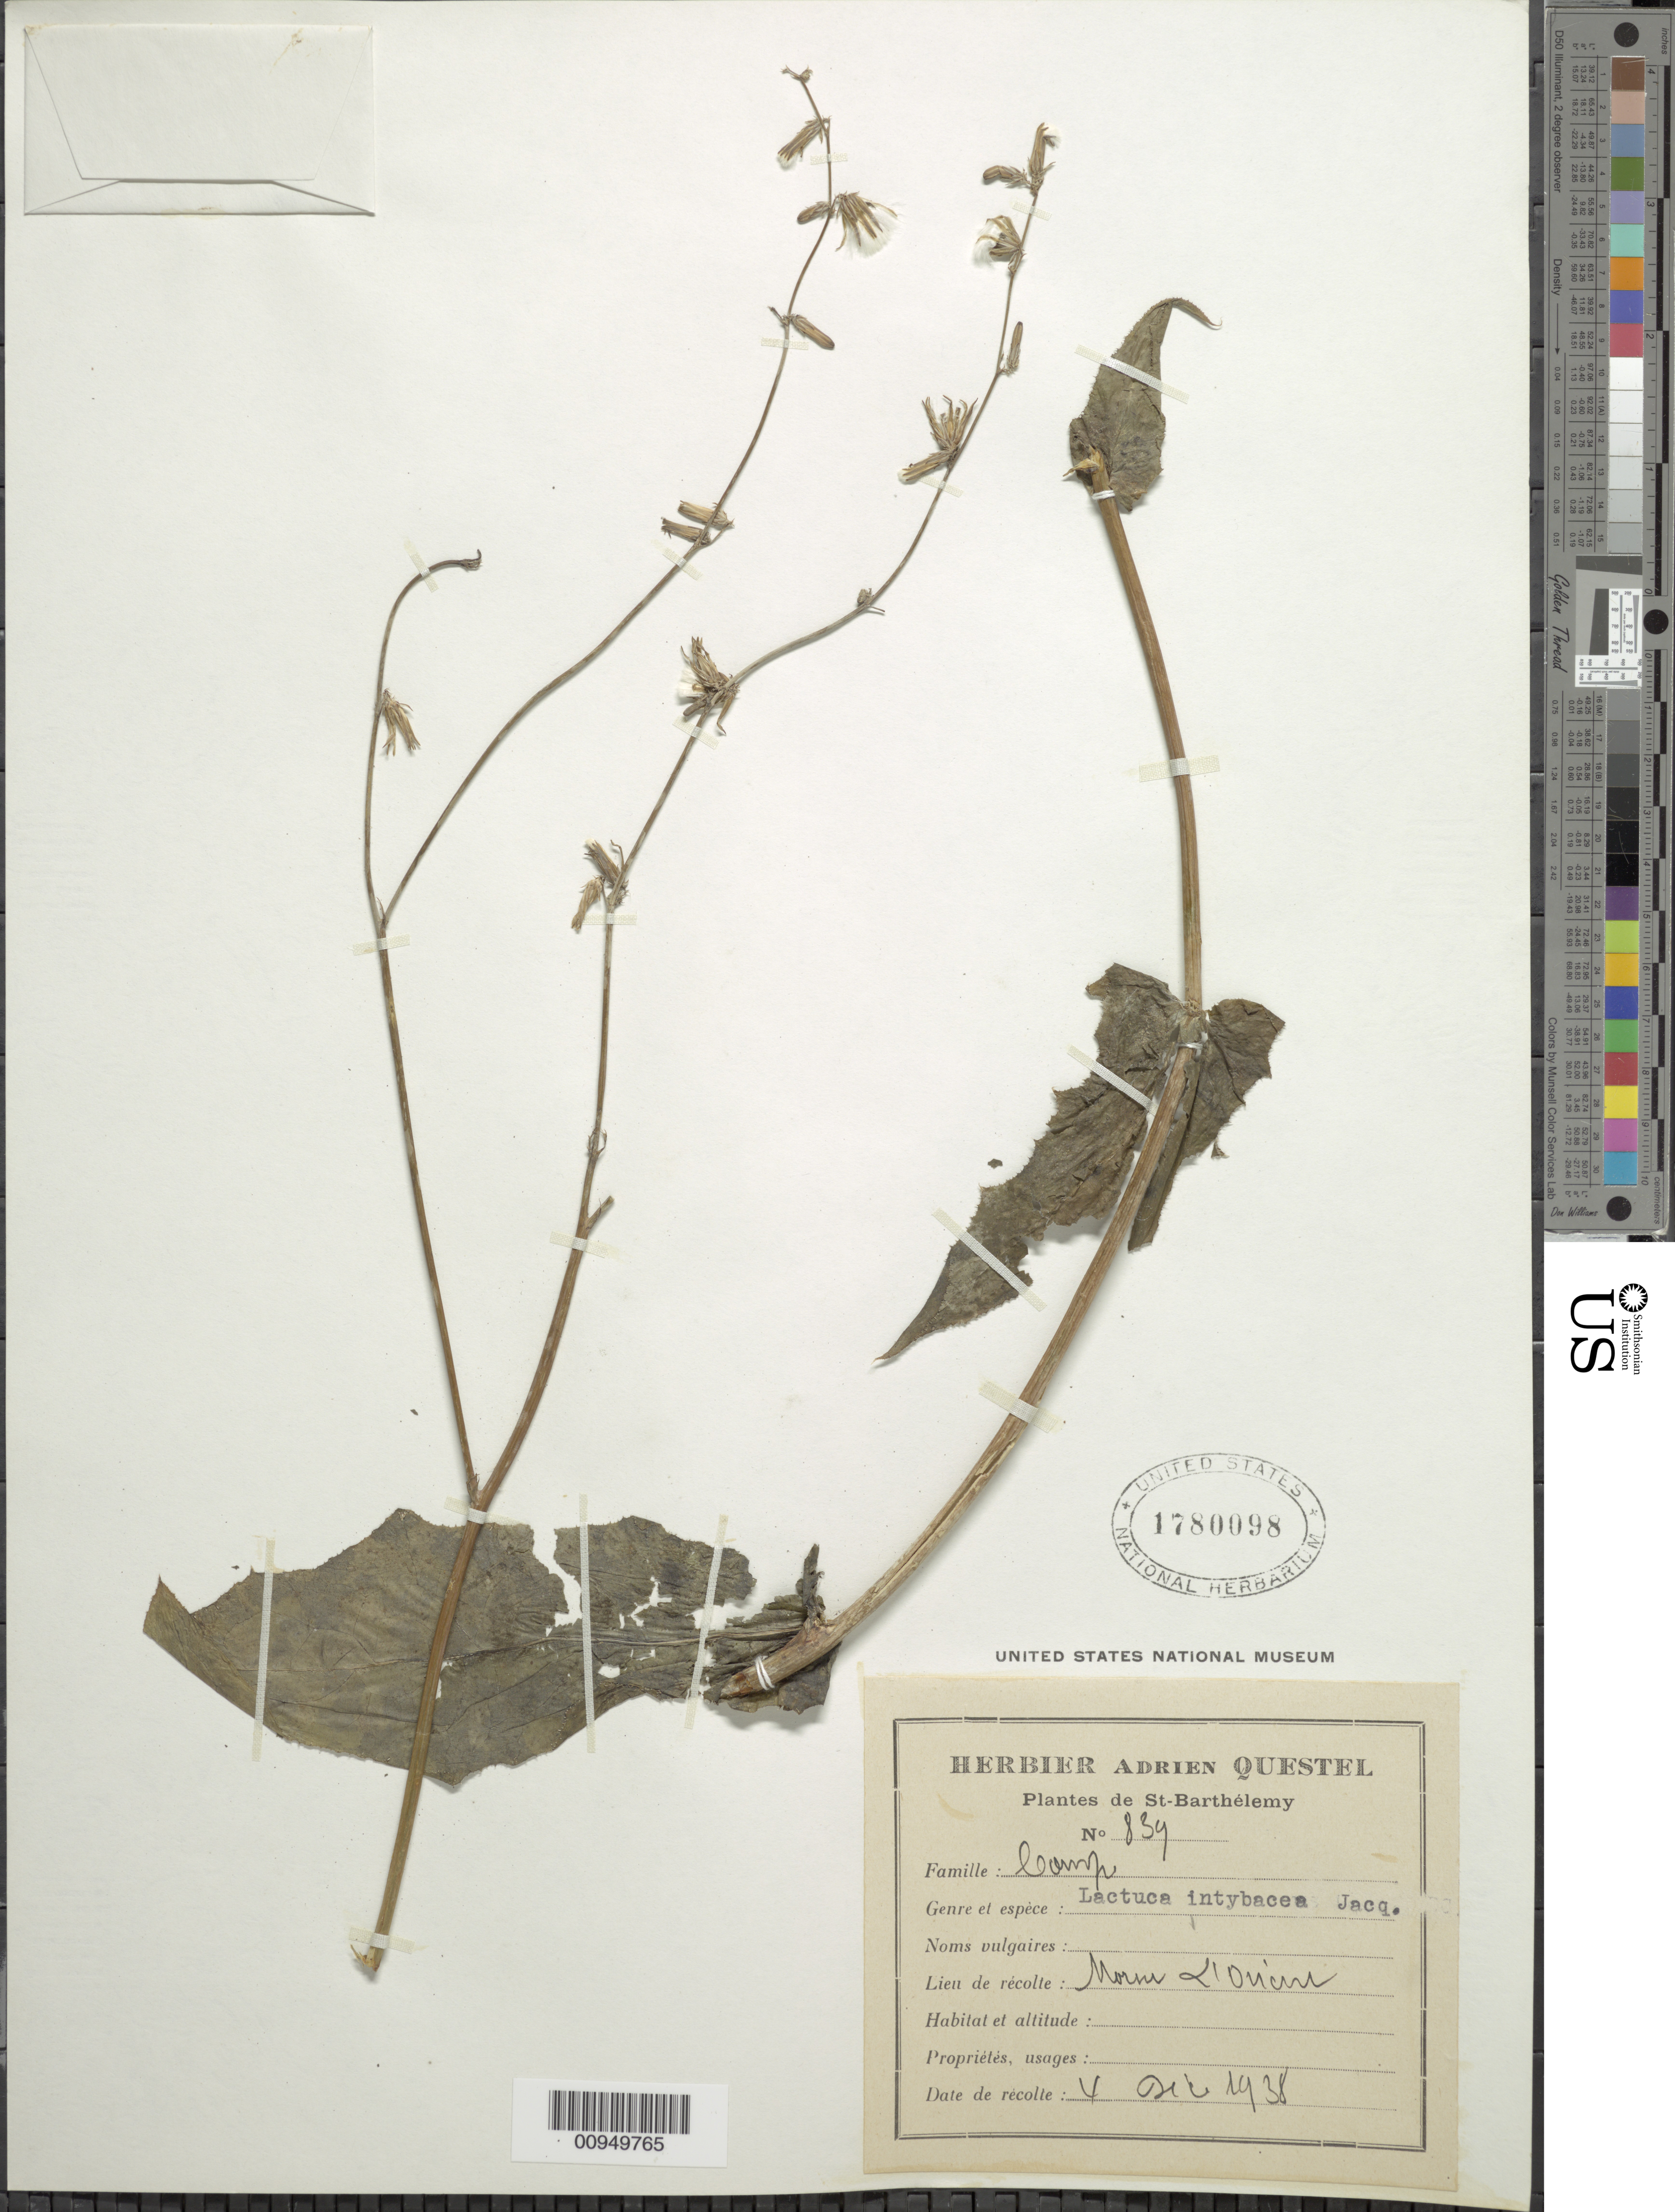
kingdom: Plantae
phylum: Tracheophyta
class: Magnoliopsida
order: Asterales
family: Asteraceae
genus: Launaea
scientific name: Launaea intybacea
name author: (Jacq.) Beauverd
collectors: A. Questel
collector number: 839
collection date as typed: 04 Dec 1938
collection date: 1938-12-04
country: Saint Barthélemy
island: St. Barthélemy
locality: Morne "L' Ovicru"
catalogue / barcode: US 1780098